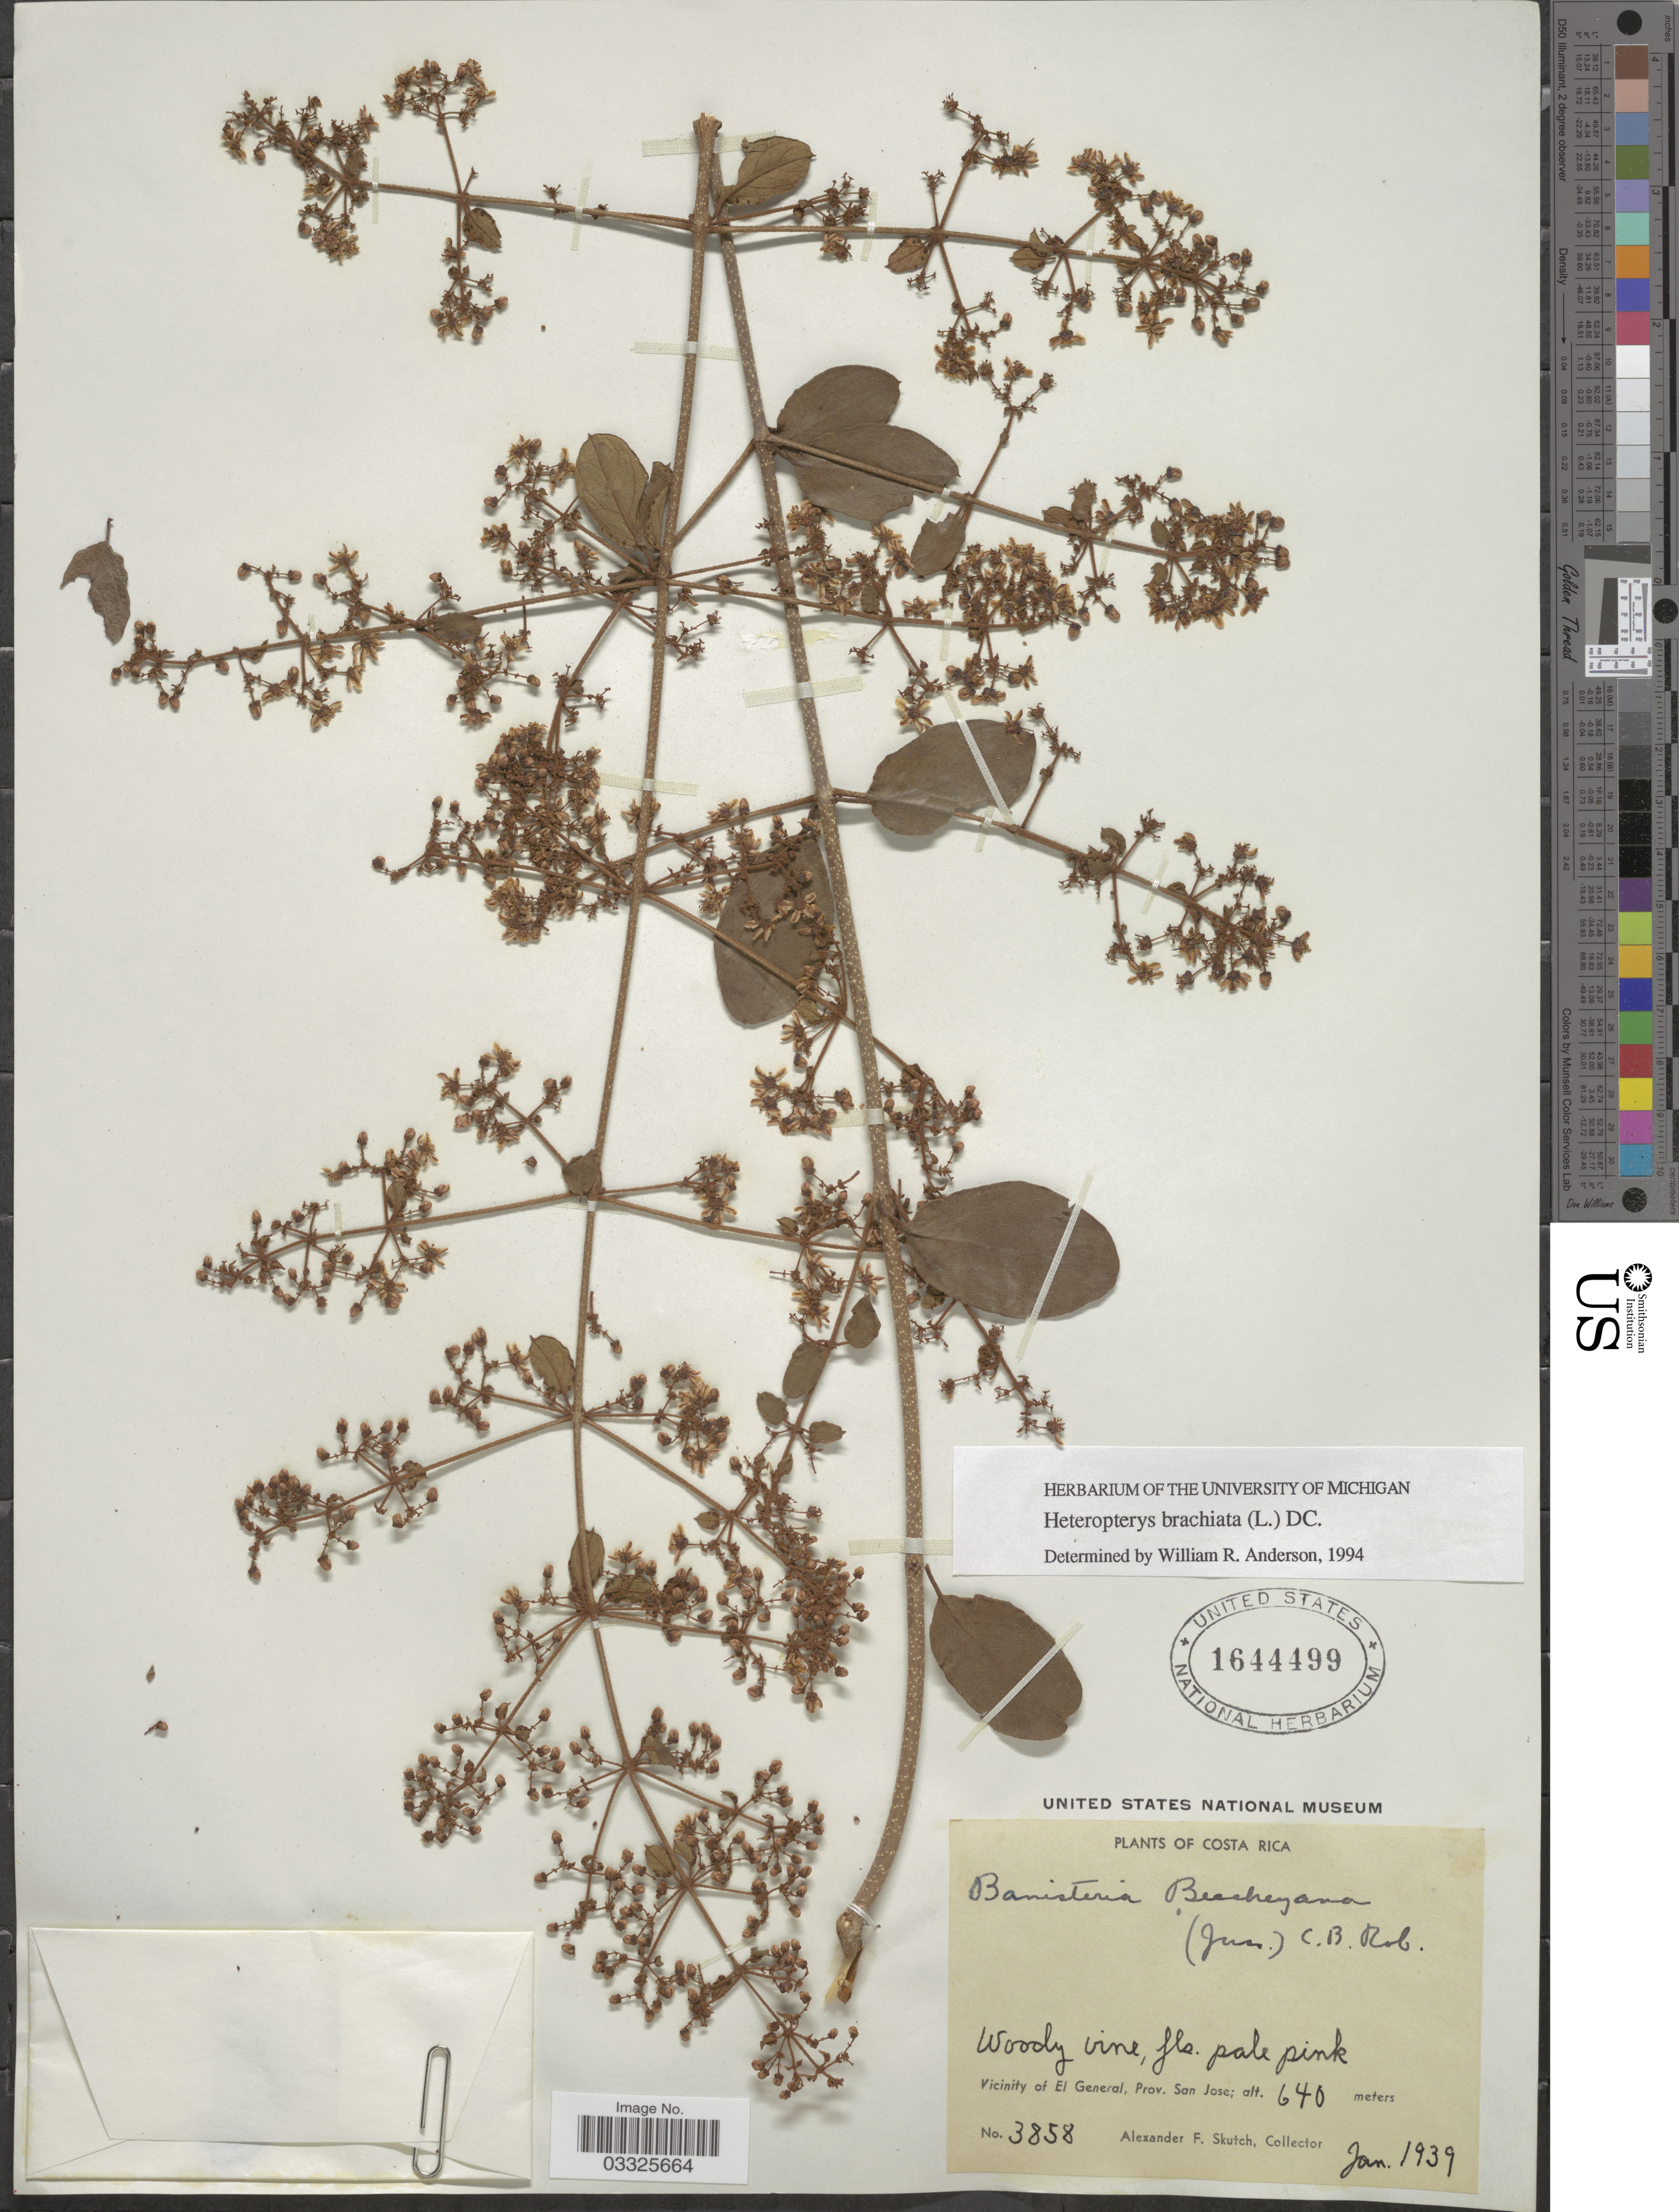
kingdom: Plantae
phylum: Tracheophyta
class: Magnoliopsida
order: Malpighiales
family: Malpighiaceae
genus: Heteropterys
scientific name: Heteropterys brachiata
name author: (L.) DC.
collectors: A. F. Skutch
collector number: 3858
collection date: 1939-01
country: Costa Rica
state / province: San José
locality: Vicinity of El General.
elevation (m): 640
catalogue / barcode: US 1644499